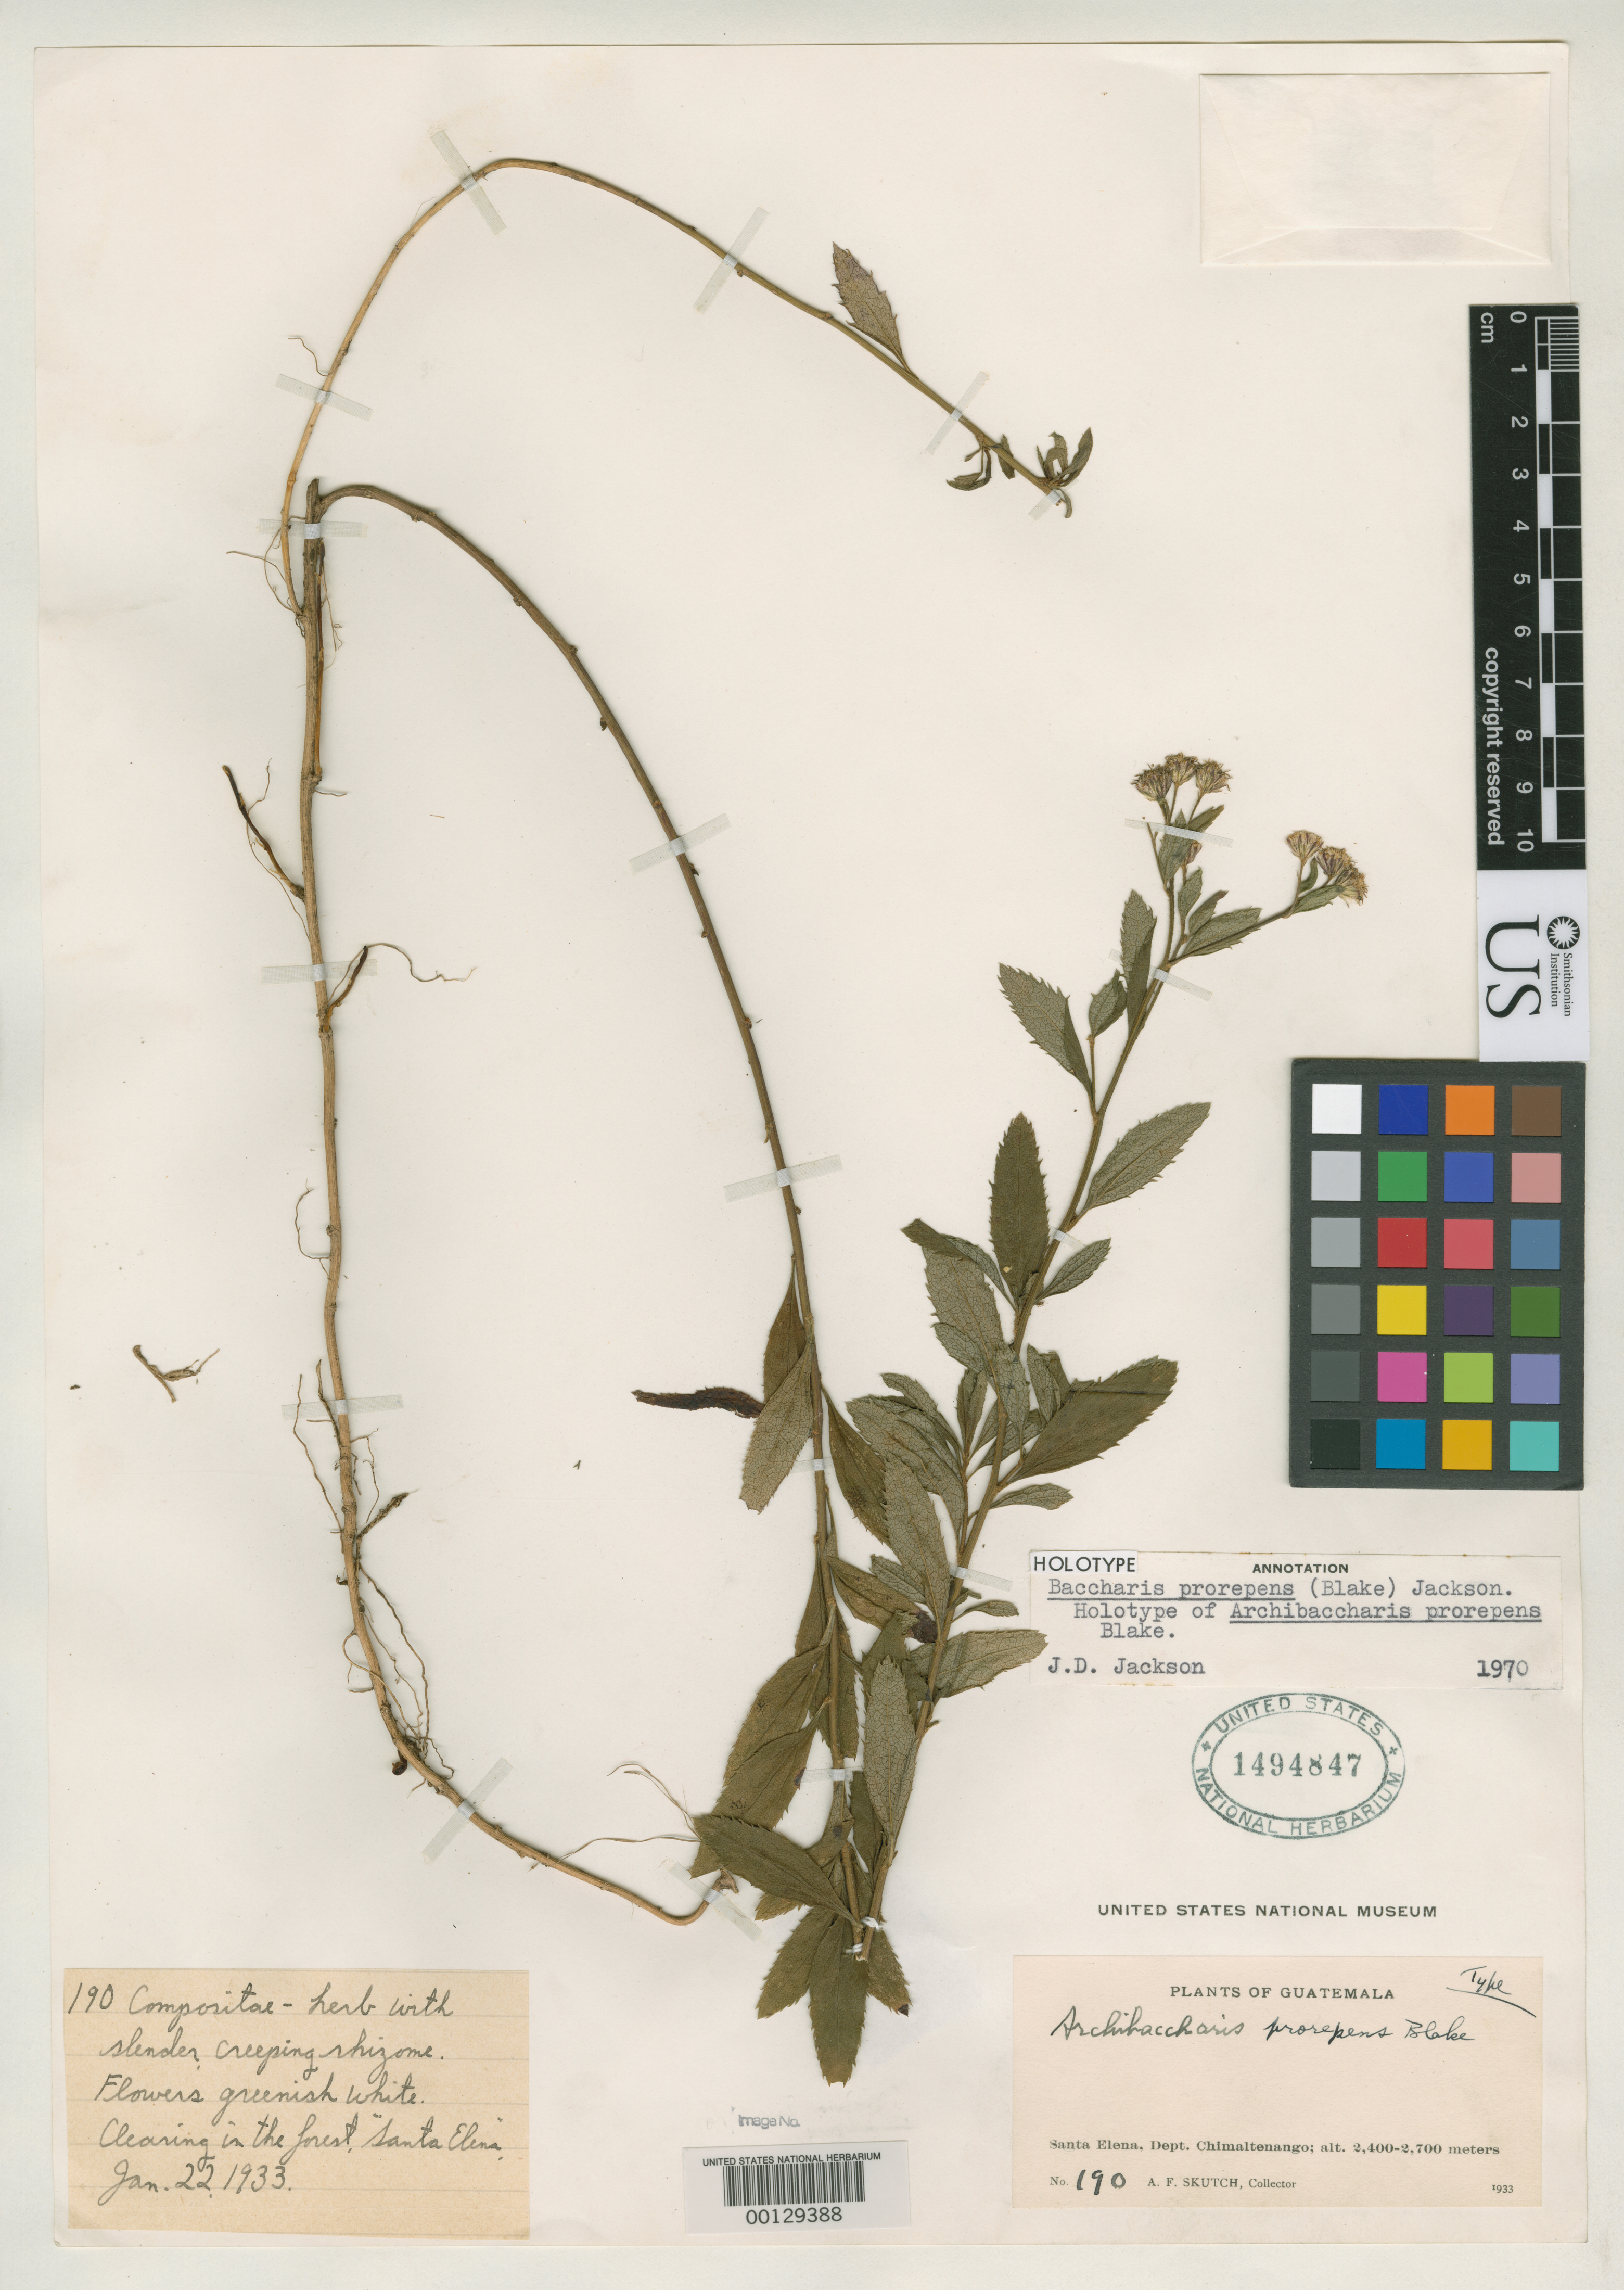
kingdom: Plantae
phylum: Tracheophyta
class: Magnoliopsida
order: Asterales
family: Asteraceae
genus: Archibaccharis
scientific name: Archibaccharis prorepens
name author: S.F. Blake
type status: Holotype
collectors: A. F. Skutch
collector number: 190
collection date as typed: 22 Jan 1933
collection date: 1933-01-22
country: Guatemala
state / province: Chimaltenango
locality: Santa Elena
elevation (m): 2400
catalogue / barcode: US 1494847